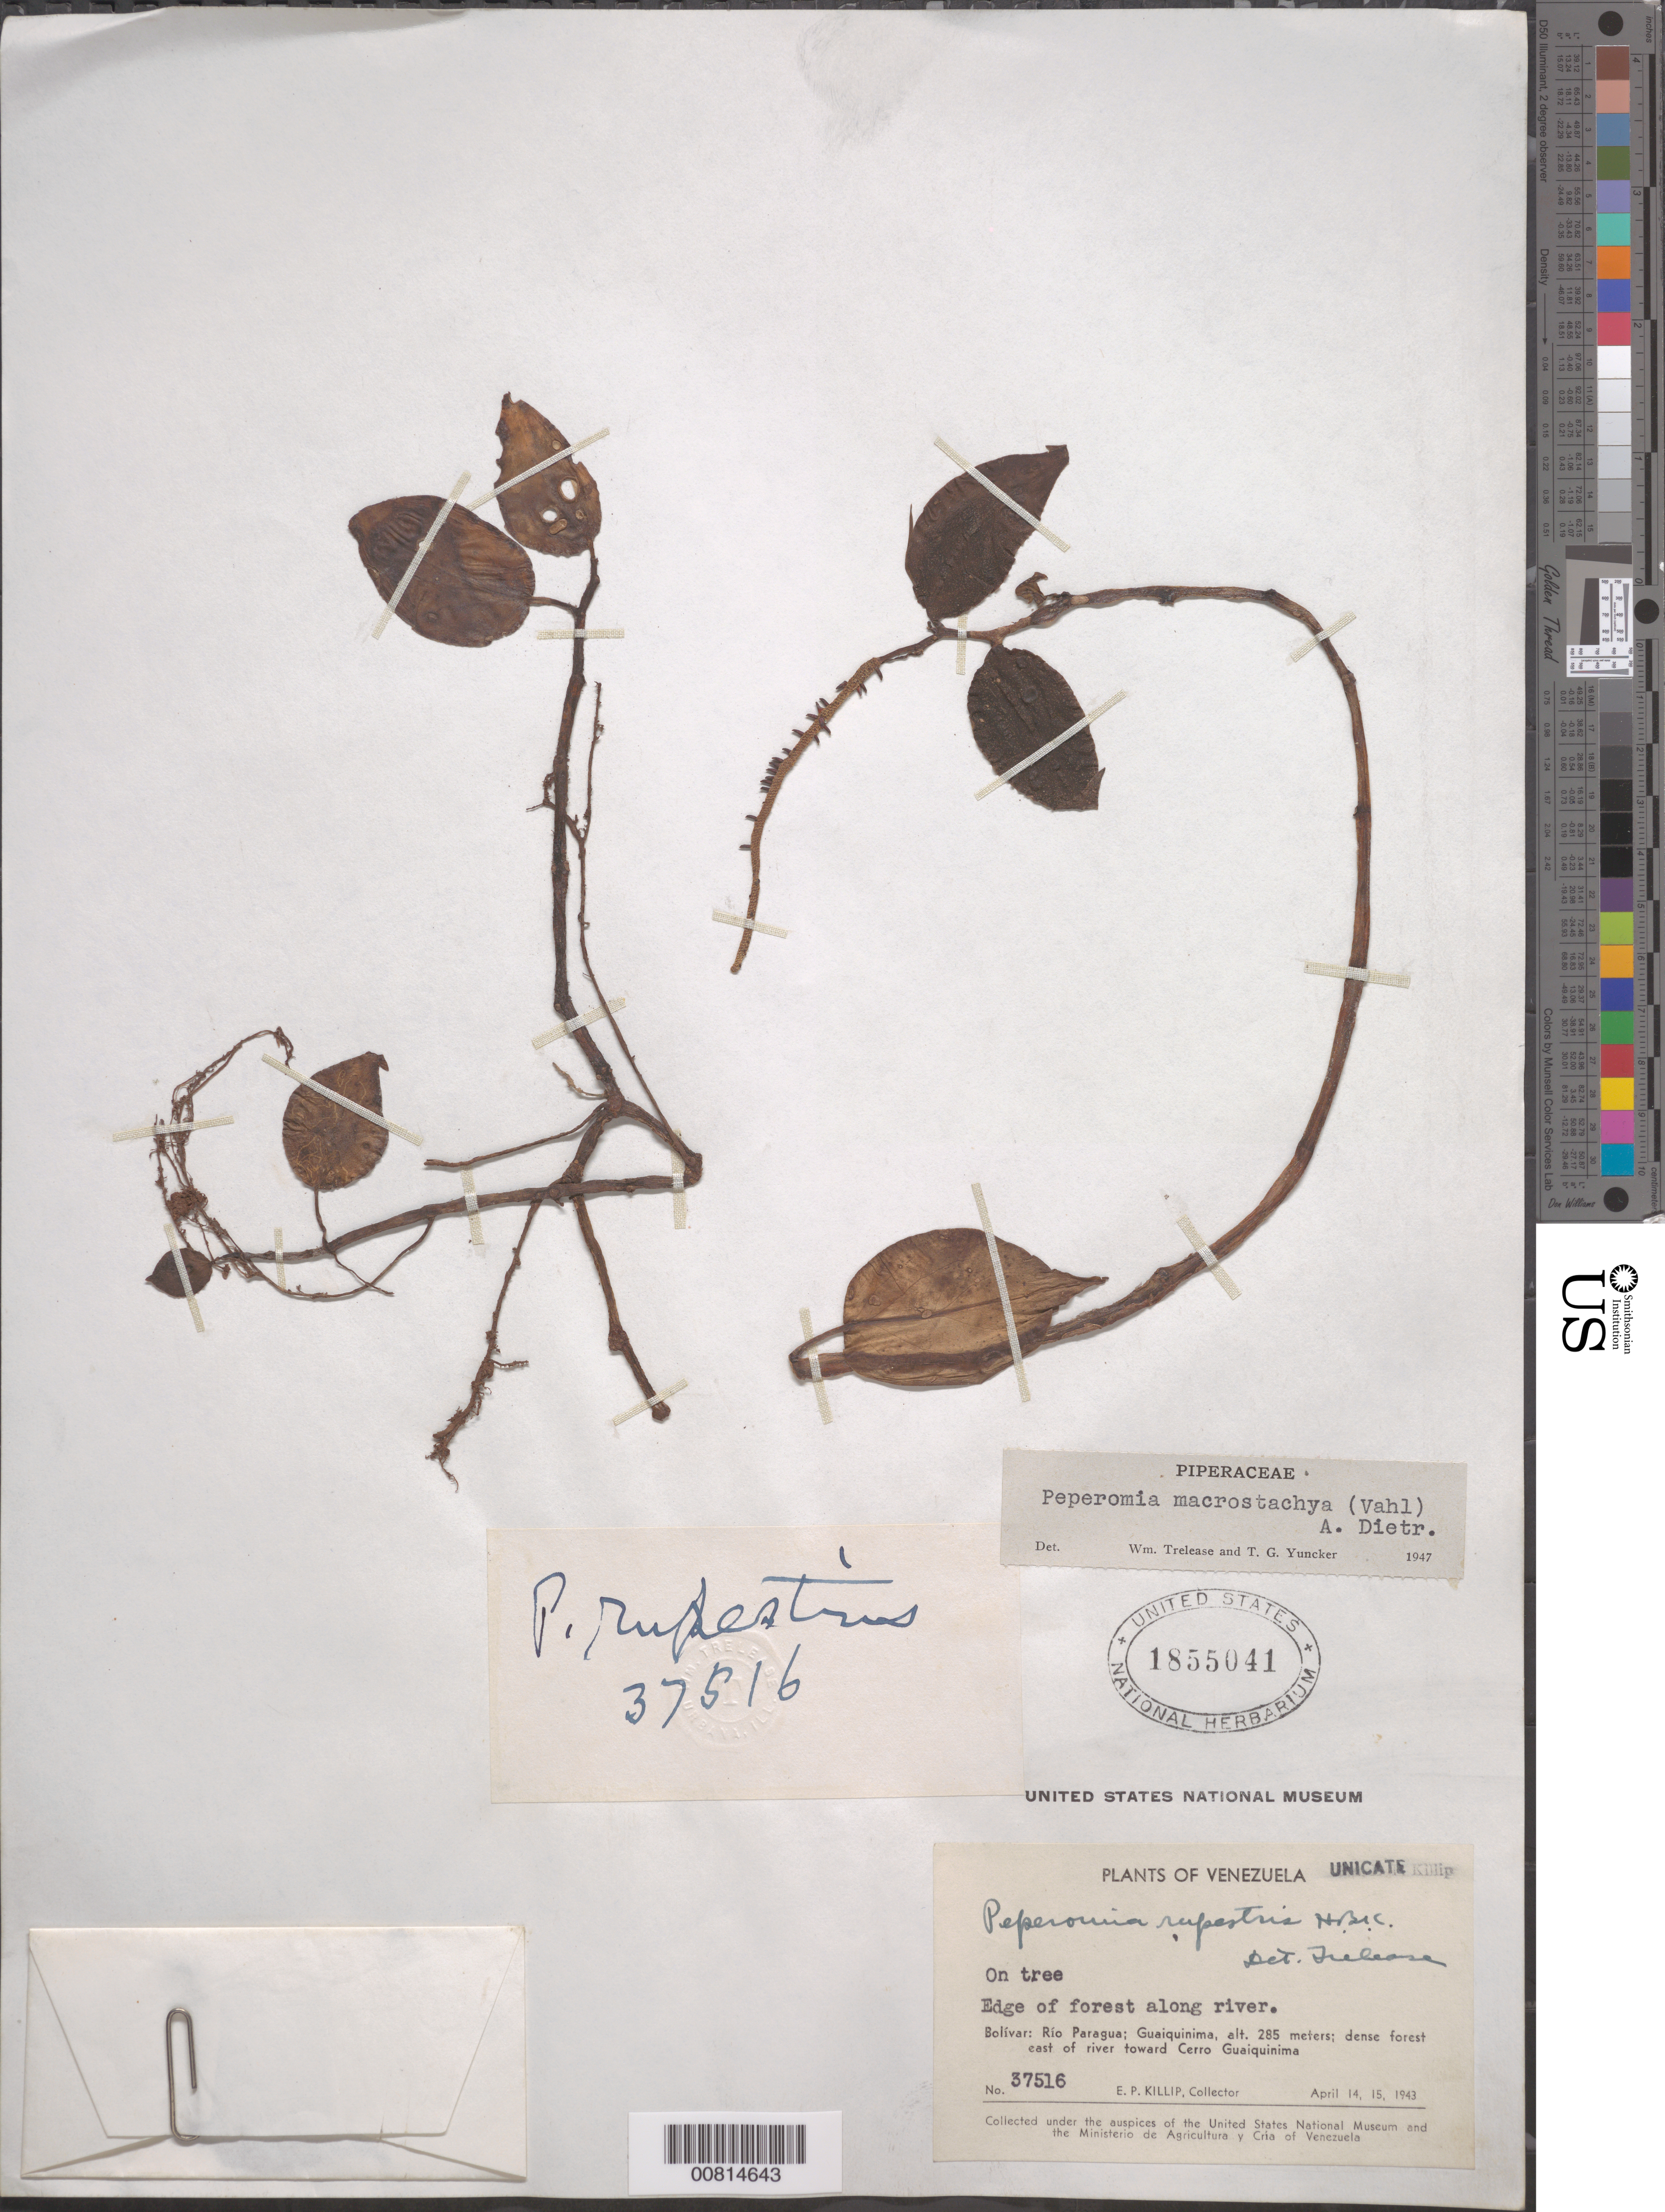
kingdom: Plantae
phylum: Tracheophyta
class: Magnoliopsida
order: Piperales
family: Piperaceae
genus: Peperomia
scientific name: Peperomia macrostachya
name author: (Vahl) A. Dietr.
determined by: Trelease, W.; Yuncker, T. G.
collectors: E. P. Killip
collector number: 37516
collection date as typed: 14-Apr-43 to 15-Apr-43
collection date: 1943-04-14/1943-04-15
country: Venezuela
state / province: Bolívar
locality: Río Paragua, Guaiquinima, E of river toward Cerro Guaiquinima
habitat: Edge of forest, along river; on tree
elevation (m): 280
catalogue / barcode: US 1855041